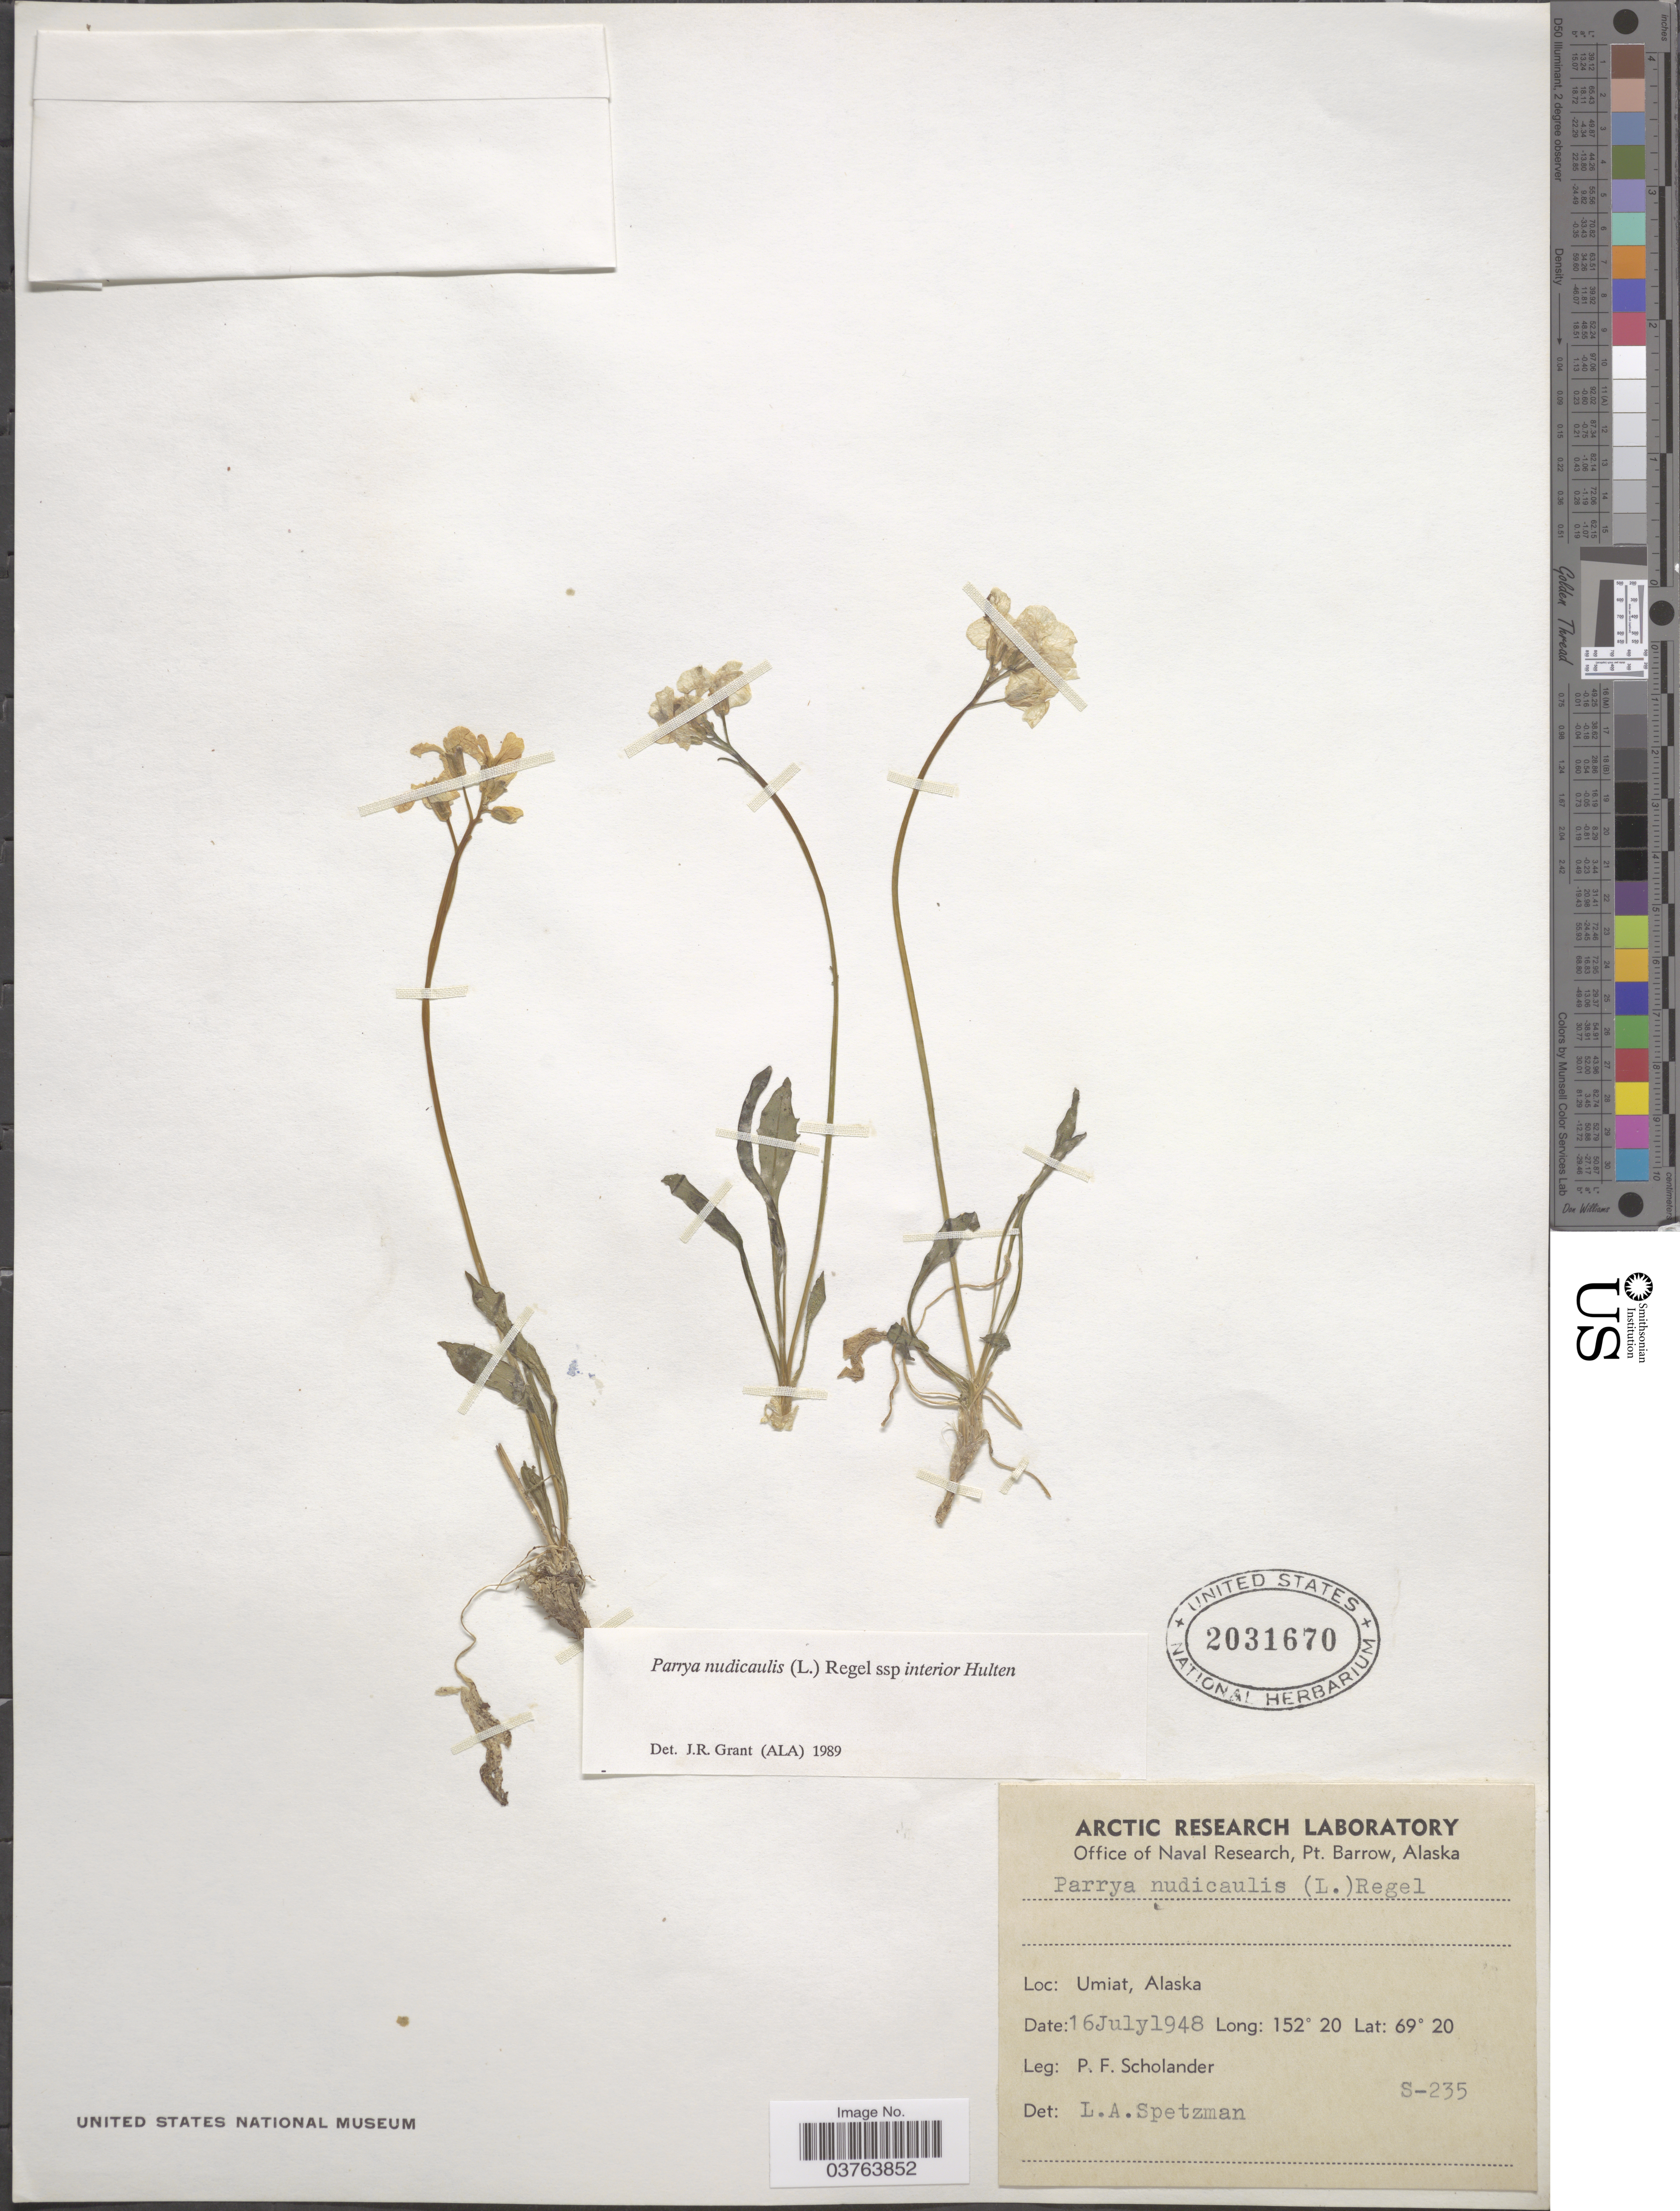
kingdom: Plantae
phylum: Tracheophyta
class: Magnoliopsida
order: Brassicales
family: Brassicaceae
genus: Parrya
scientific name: Parrya nudicaulis subsp. interior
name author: Hultén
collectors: P. Scholander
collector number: S-235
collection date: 1948-07-16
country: United States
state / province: Alaska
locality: Umiat.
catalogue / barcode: US 2031670